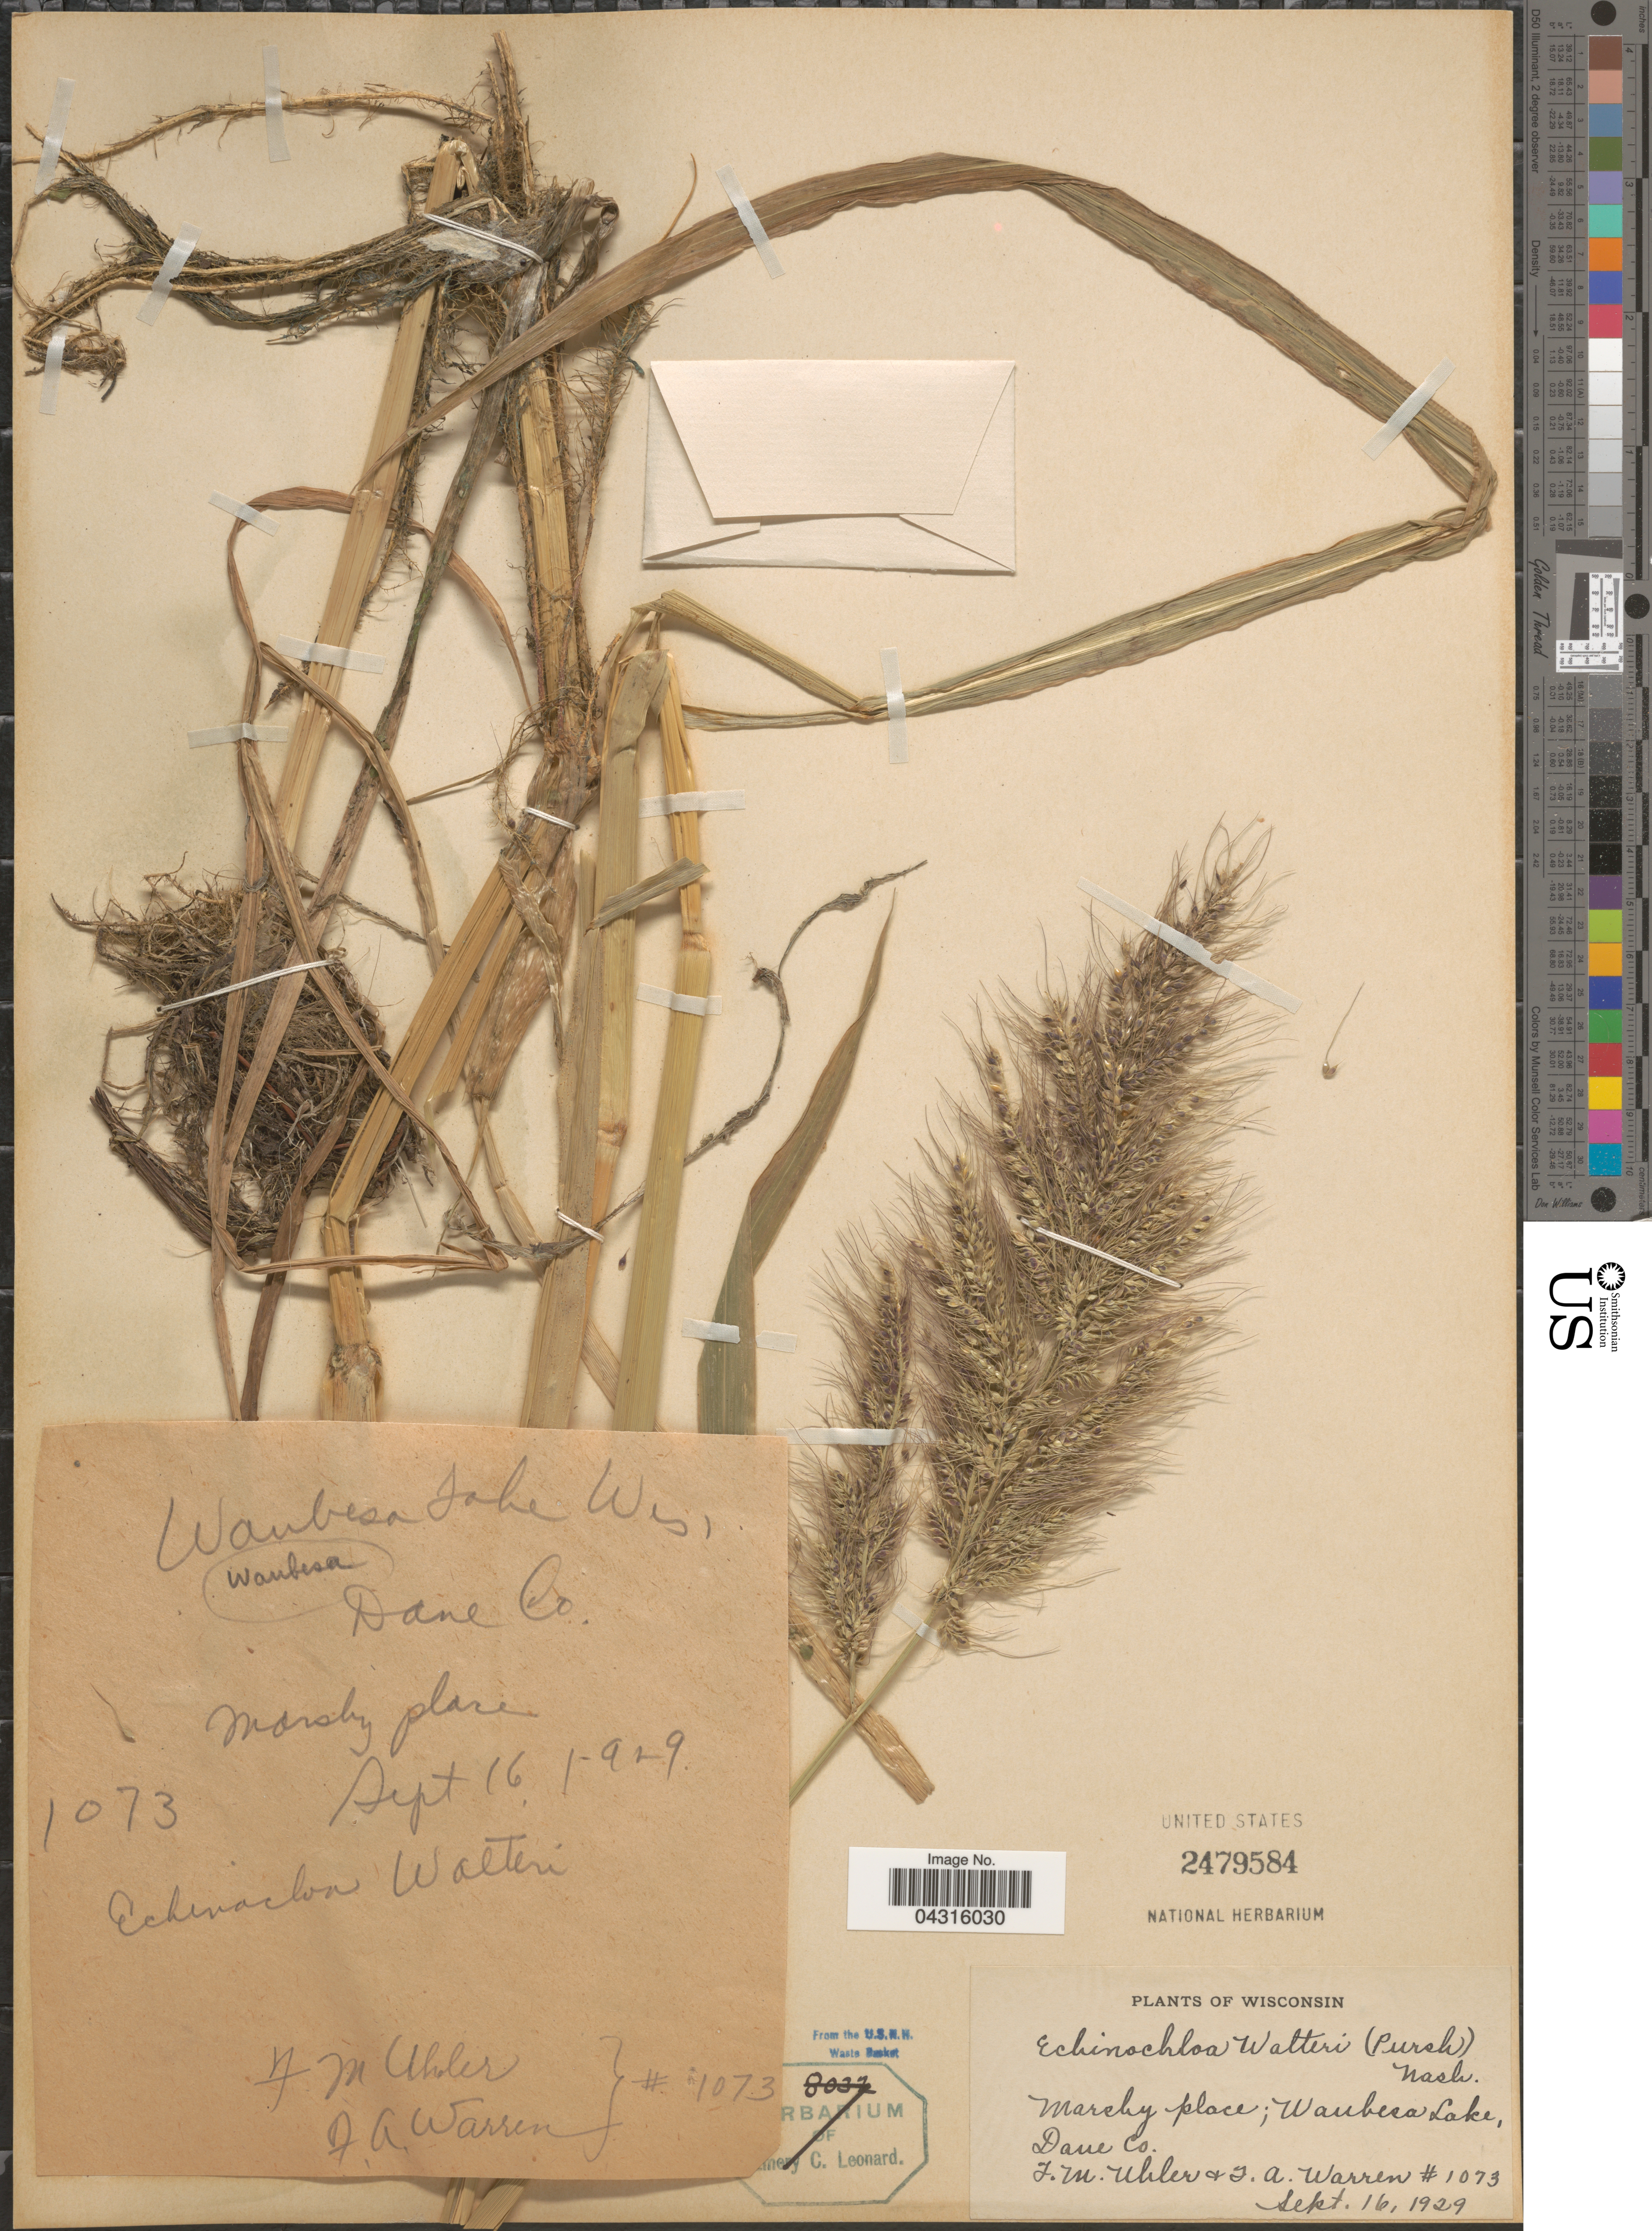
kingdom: Plantae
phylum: Tracheophyta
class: Liliopsida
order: Poales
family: Poaceae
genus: Echinochloa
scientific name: Echinochloa walteri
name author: (Pursh) A. Heller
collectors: F. M. Uhler & F. Warren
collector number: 1073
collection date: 1929-09-16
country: United States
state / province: Wisconsin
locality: Marshy place; Waubesa Lake, Dane Co.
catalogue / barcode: US 2479584